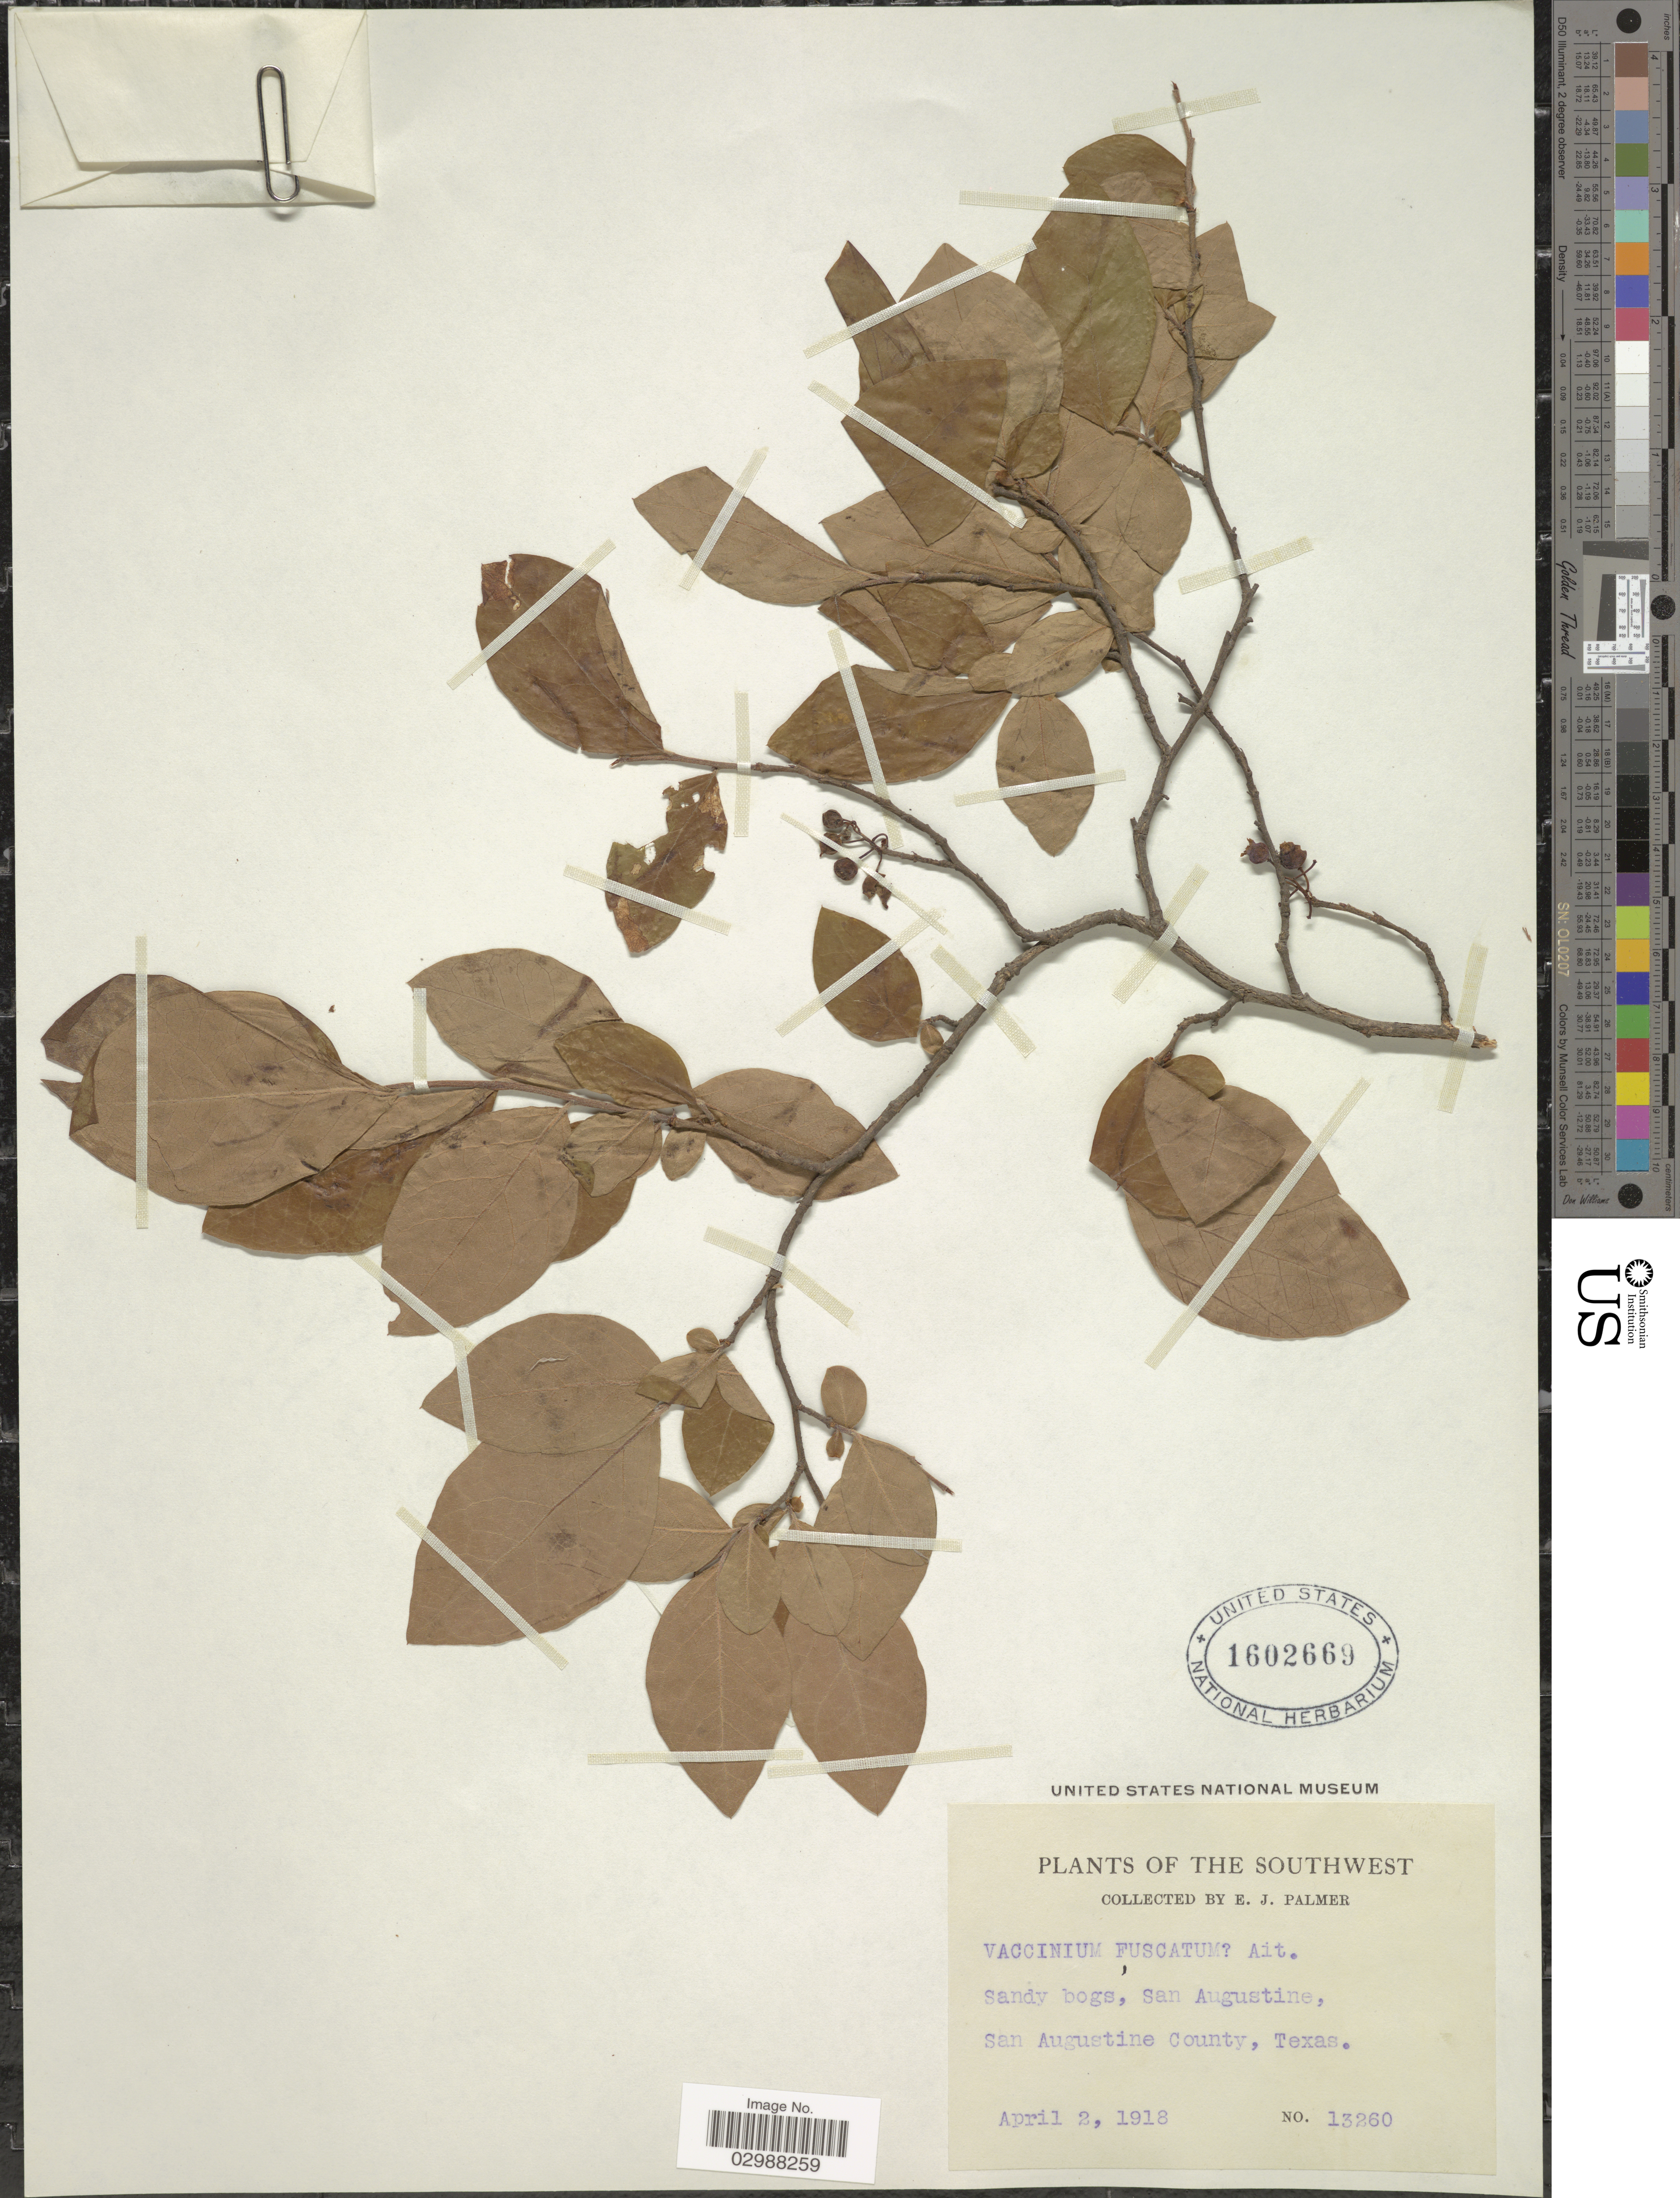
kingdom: Plantae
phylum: Tracheophyta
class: Magnoliopsida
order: Ericales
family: Ericaceae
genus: Vaccinium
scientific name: Vaccinium fuscatum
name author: Aiton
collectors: E. J. Palmer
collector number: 13260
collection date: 1918-04-02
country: United States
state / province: Texas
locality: Southwest. Sandy bogs, San Augustine, San Augustine County.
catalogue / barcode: US 1602669